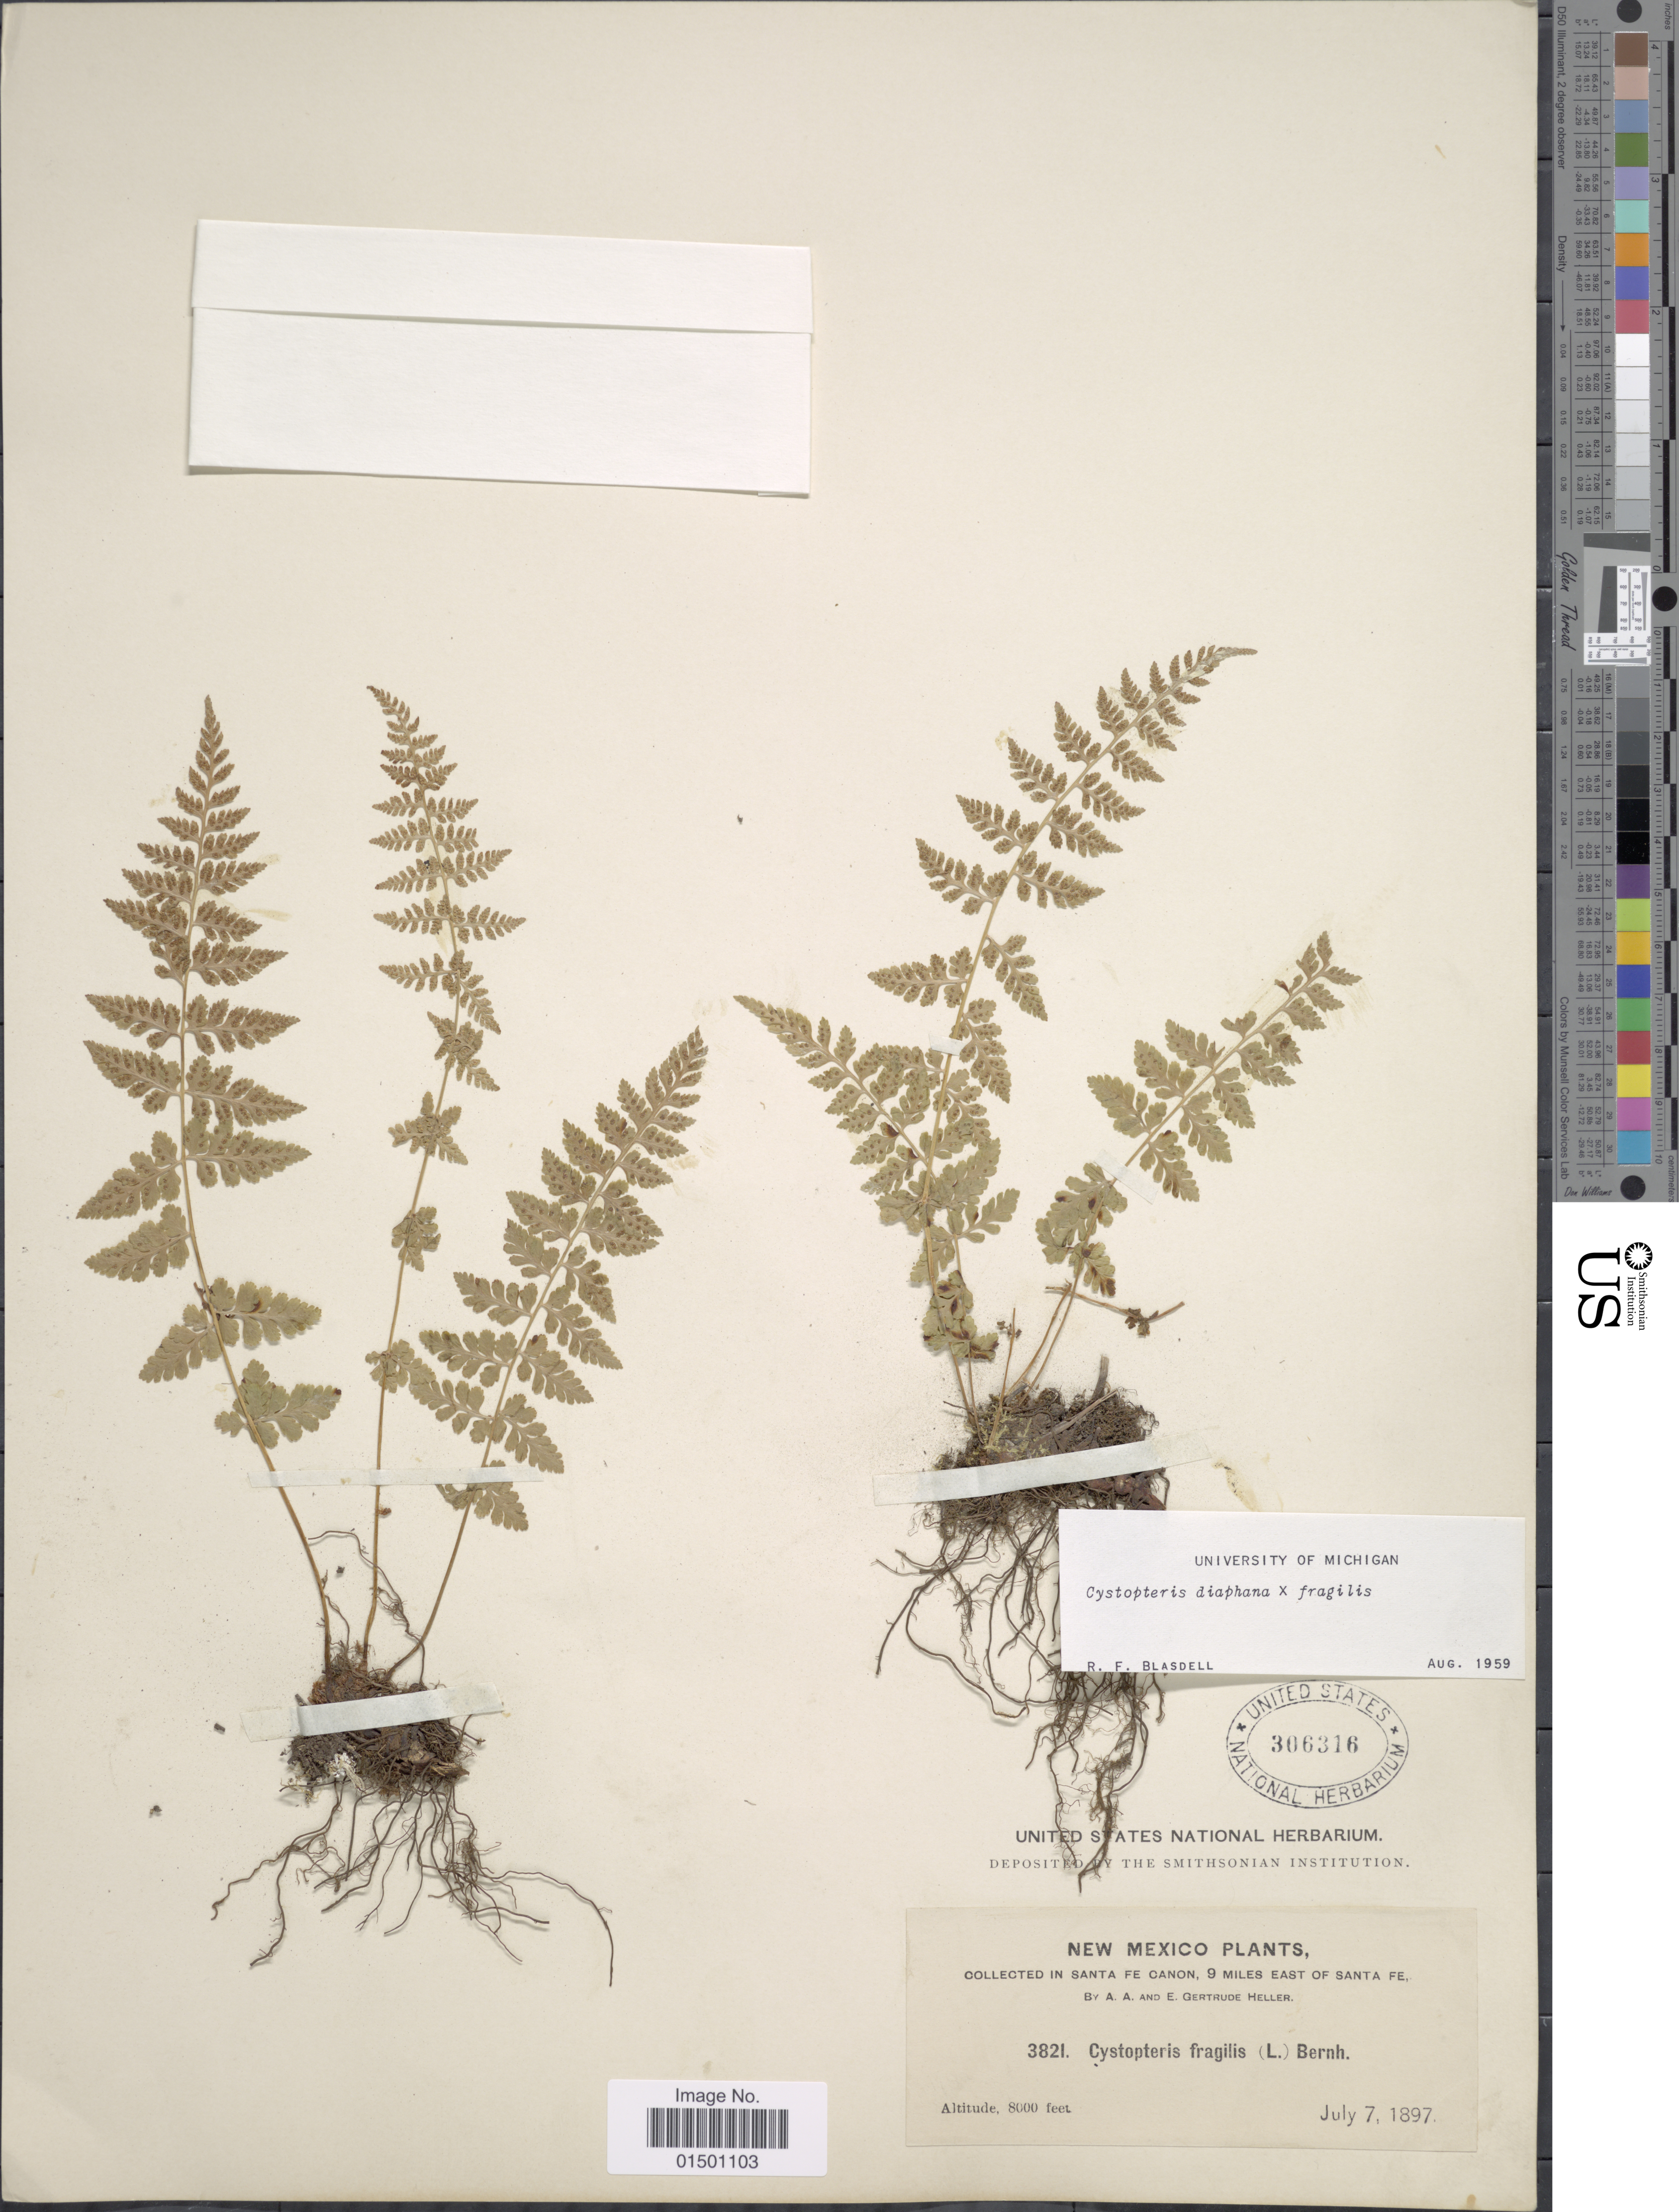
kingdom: Plantae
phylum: Tracheophyta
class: Polypodiopsida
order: Polypodiales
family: Cystopteridaceae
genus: Cystopteris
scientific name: Cystopteris diaphana x C. fragilis (L.) Bernh.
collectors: A. A. Heller & E. G. Heller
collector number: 3821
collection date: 1897-07-07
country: United States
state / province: New Mexico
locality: Santa Fe Canon, 9 miles East of Santa Fe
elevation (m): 2438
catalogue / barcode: US 306316